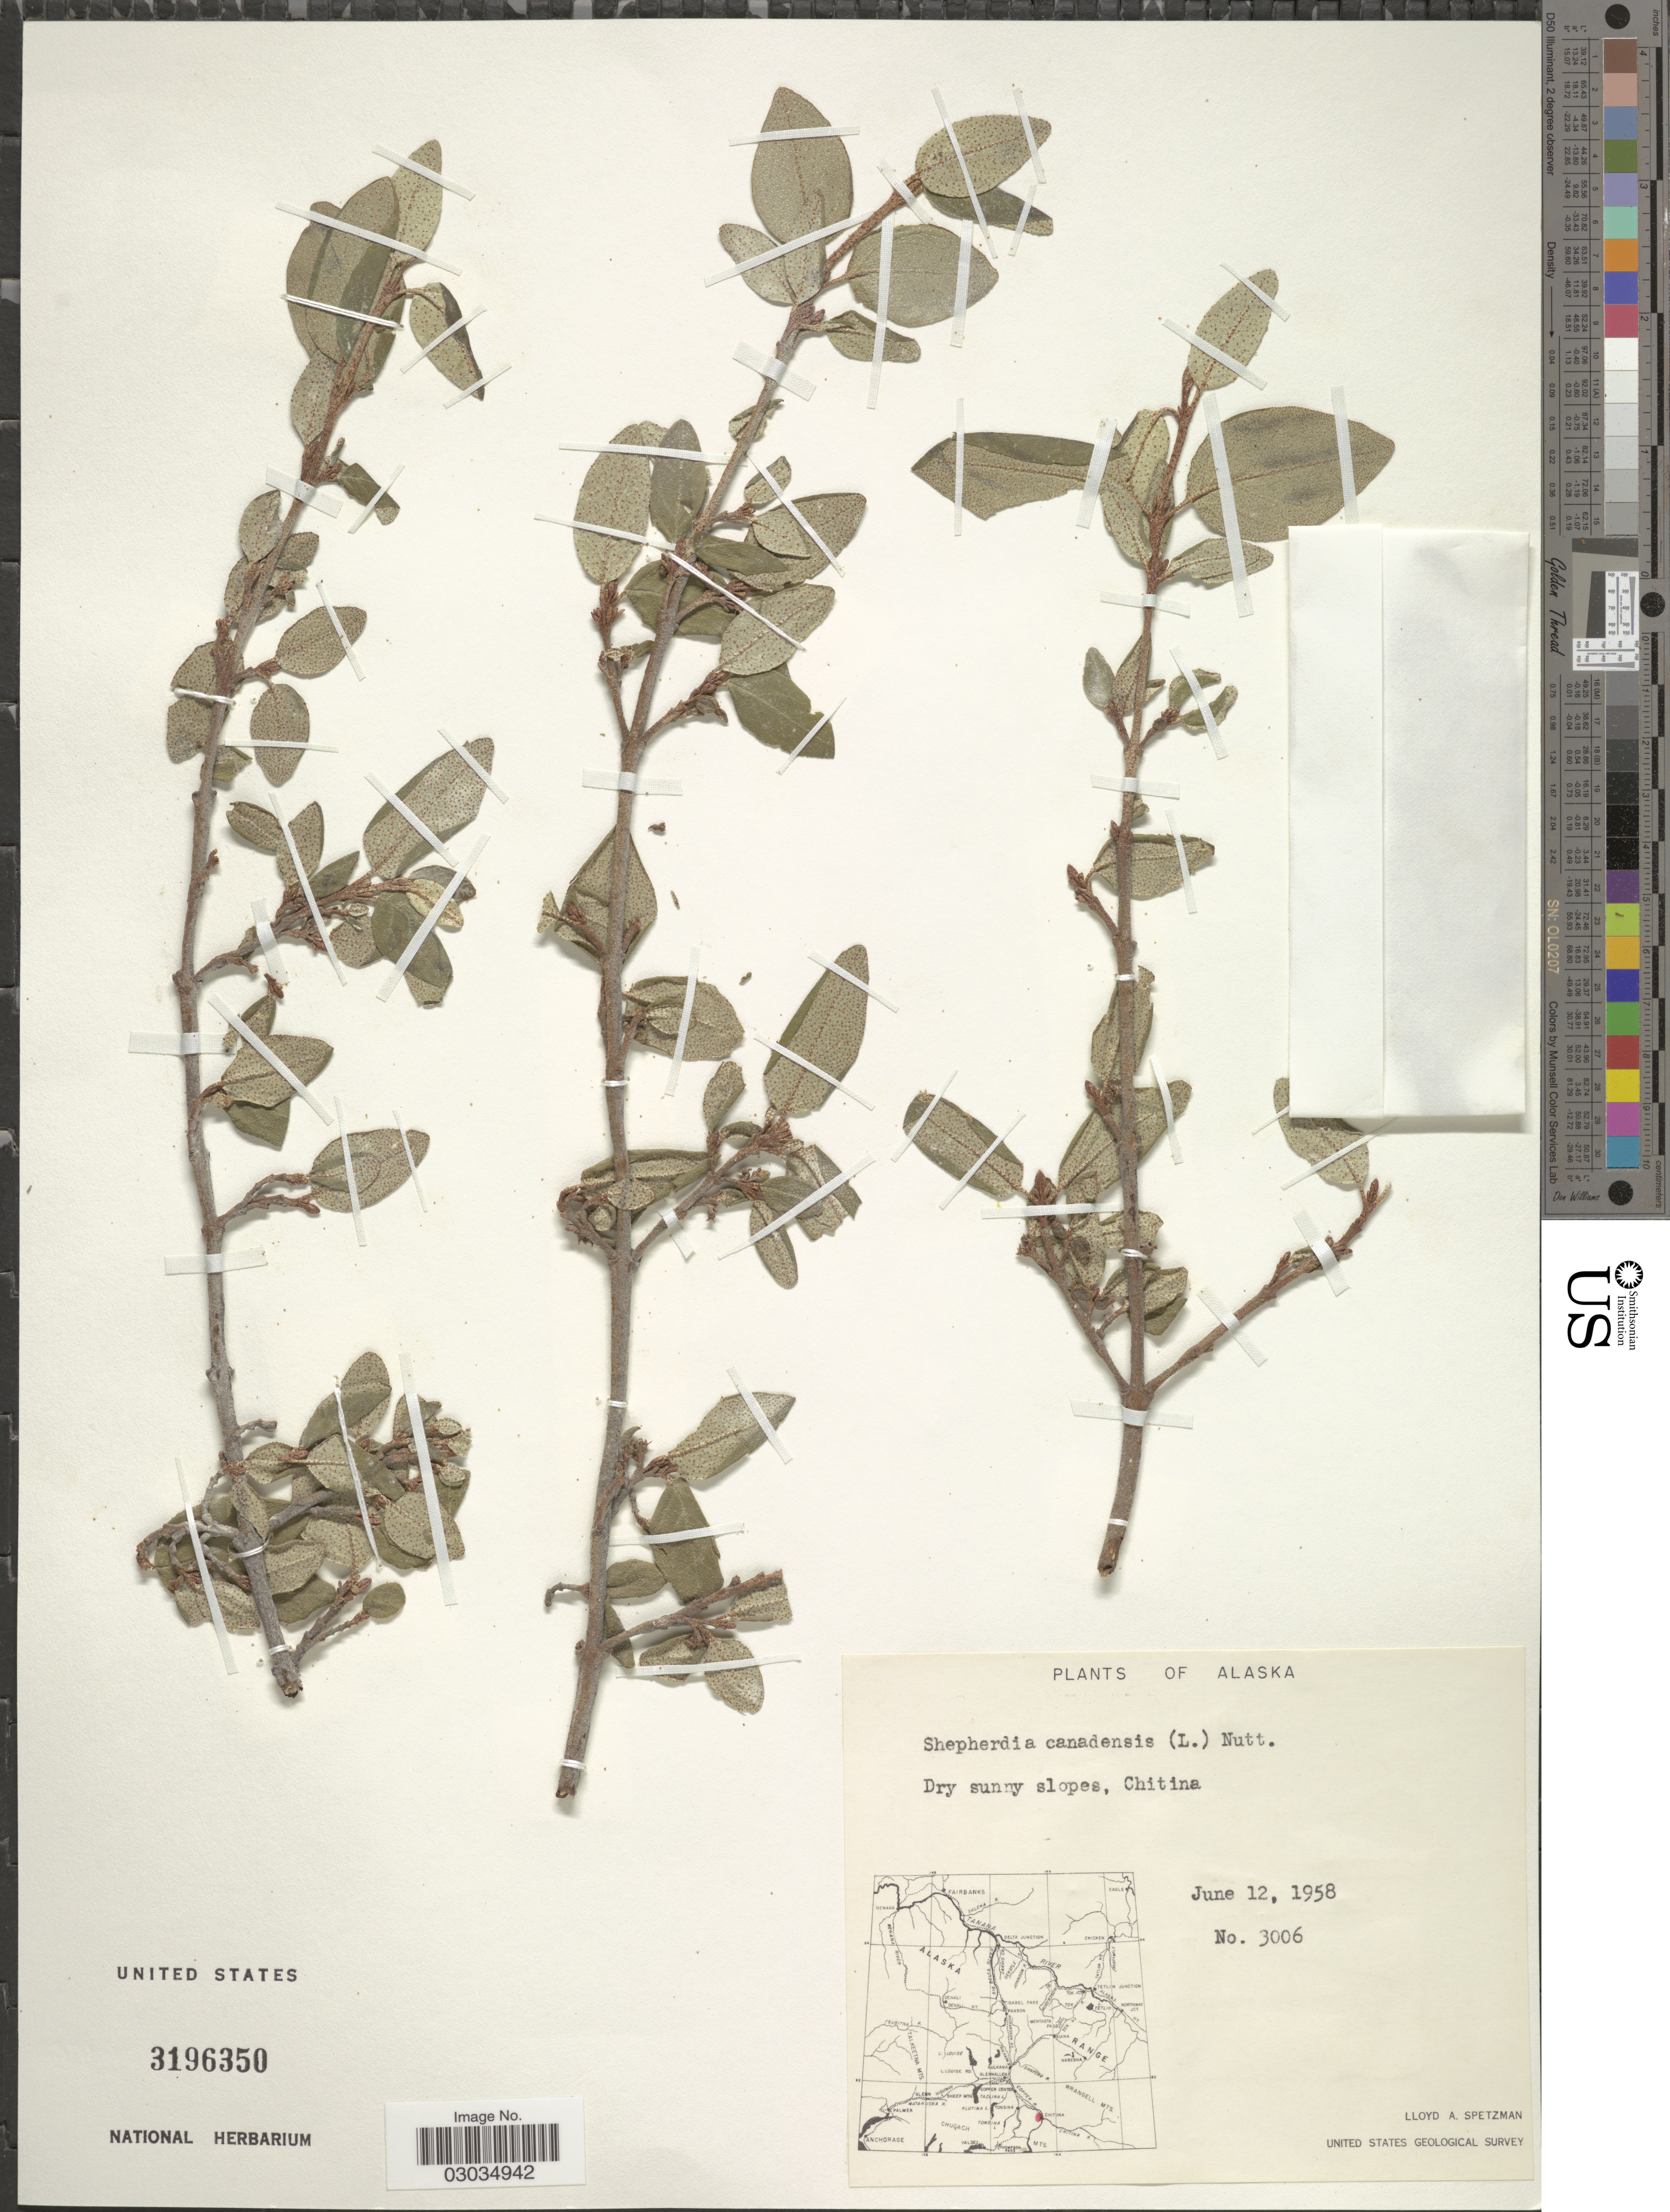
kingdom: Plantae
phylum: Tracheophyta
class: Magnoliopsida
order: Rosales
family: Elaeagnaceae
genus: Shepherdia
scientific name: Shepherdia canadensis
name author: (L.) Nutt.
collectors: L. Spetzman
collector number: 3006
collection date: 1958-06-12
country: United States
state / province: Alaska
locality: Chitina.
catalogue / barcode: US 3196350